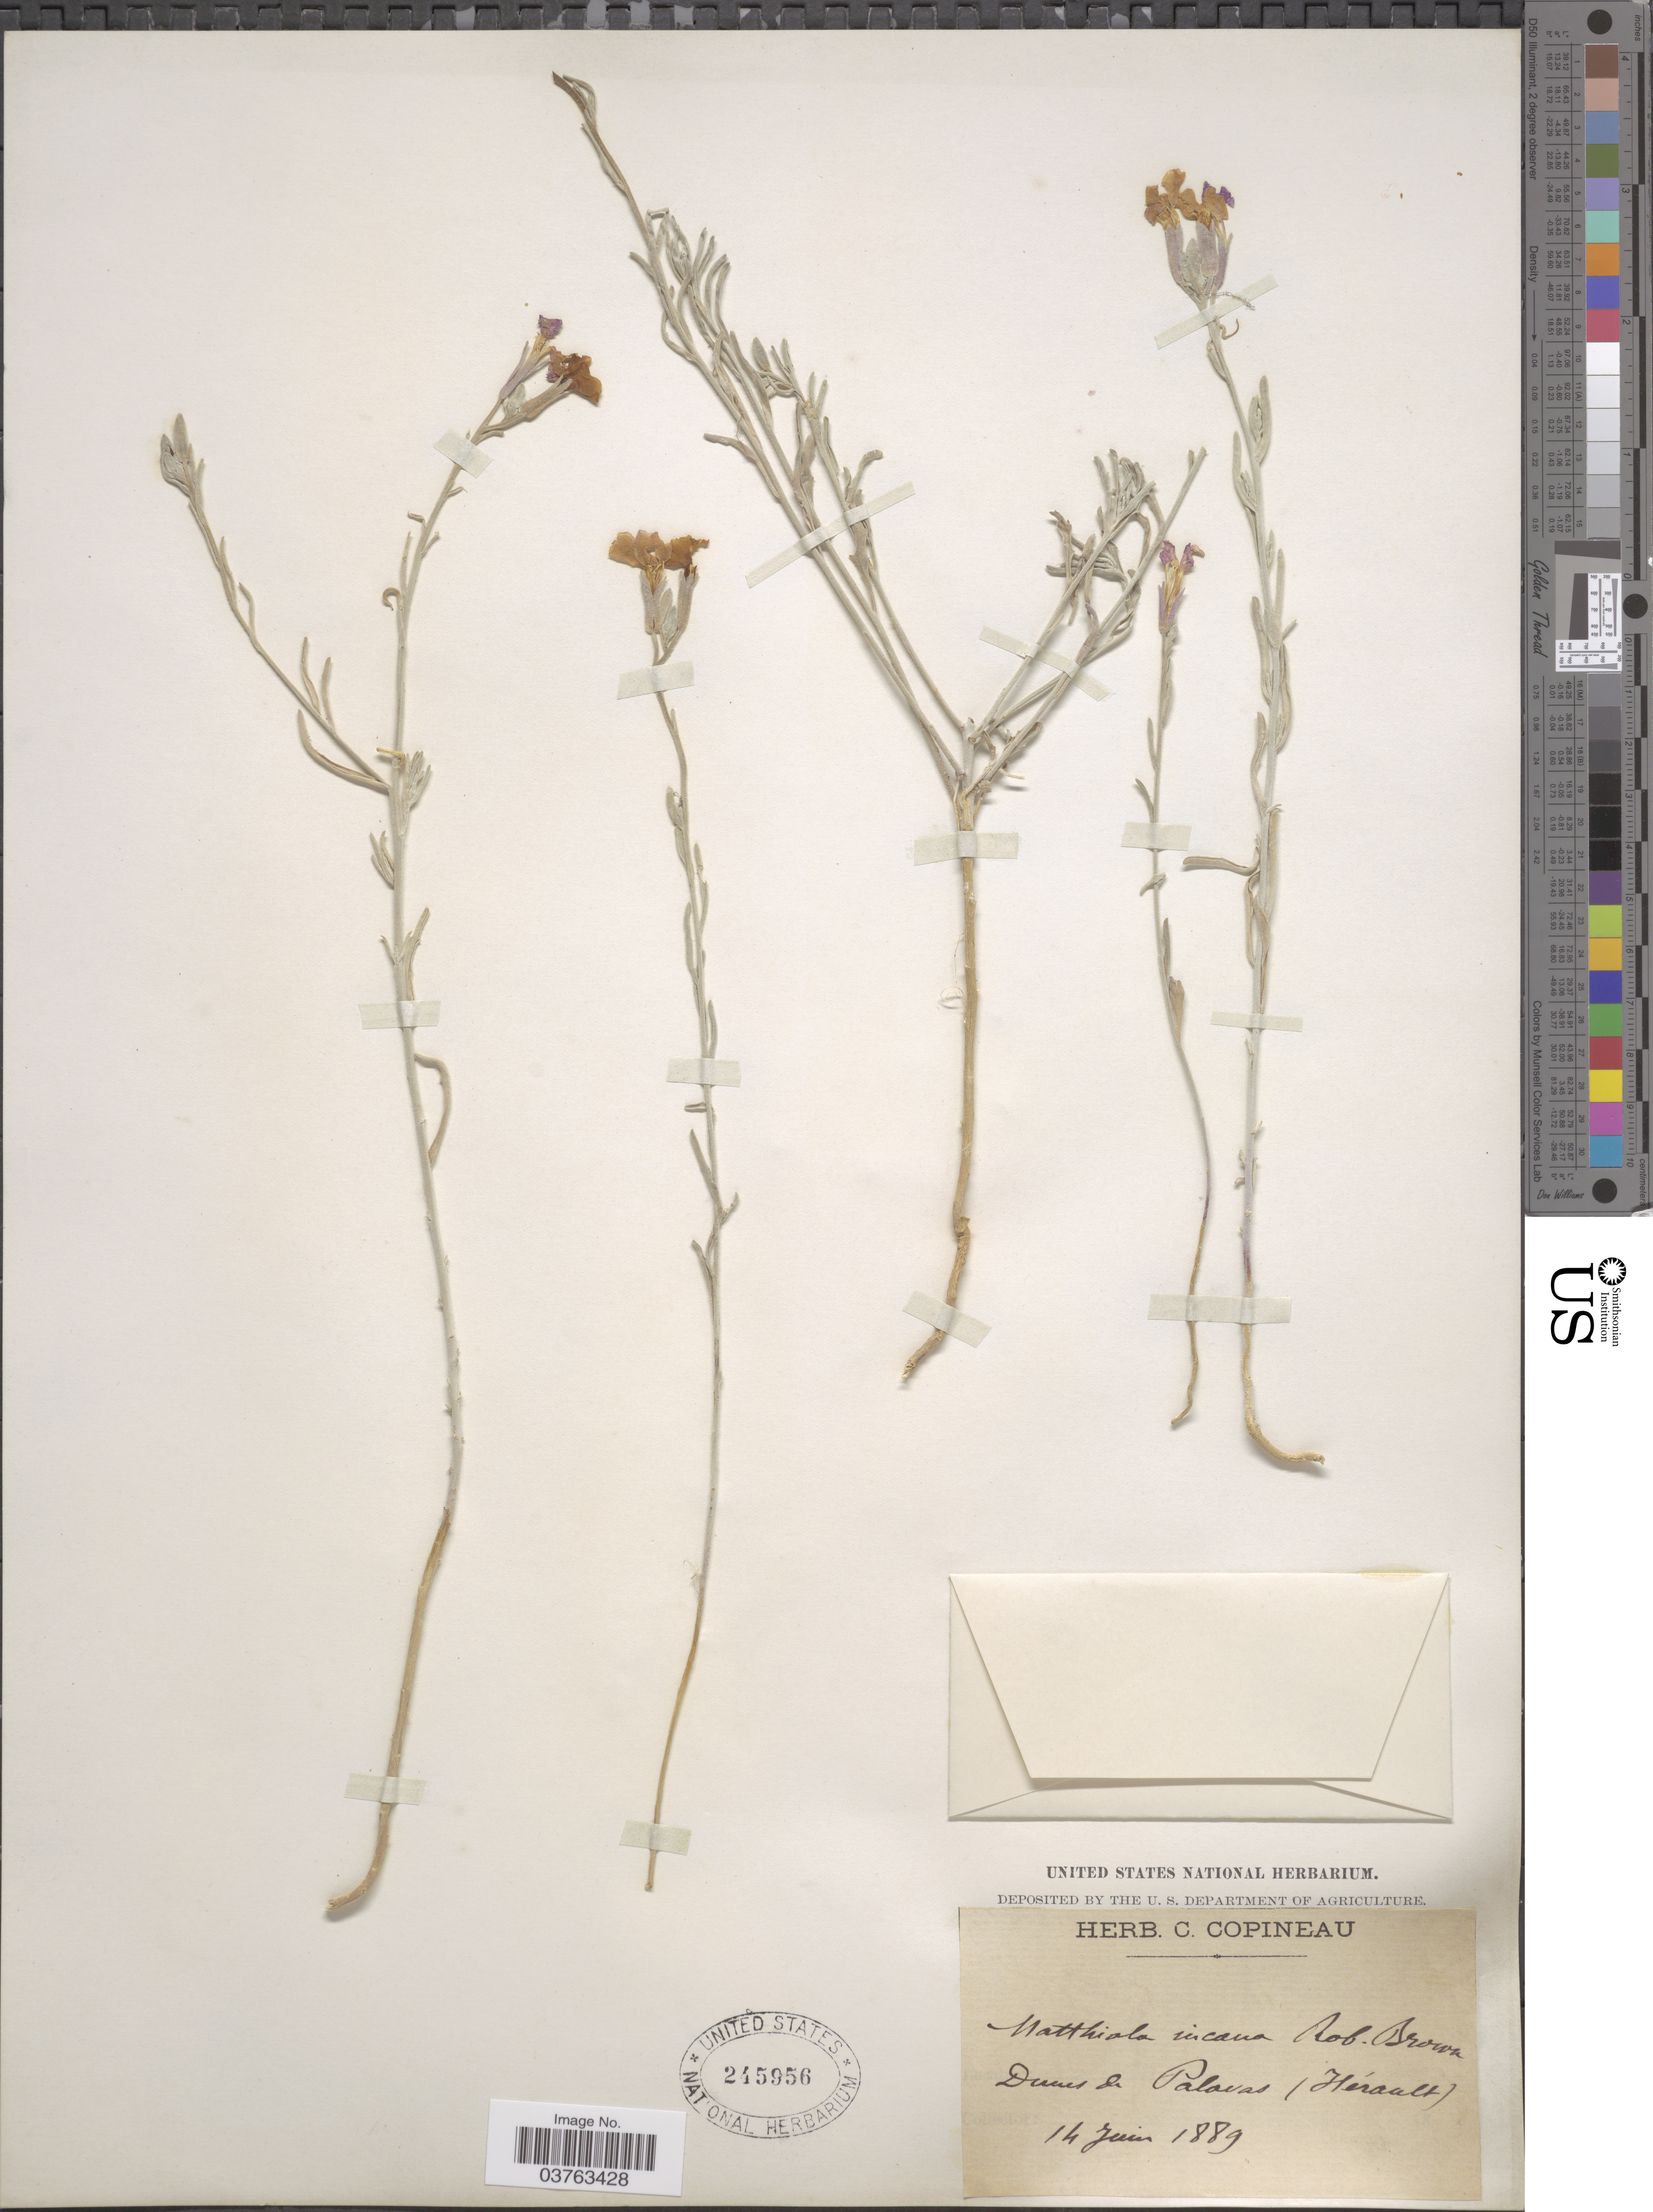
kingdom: Plantae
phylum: Tracheophyta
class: Magnoliopsida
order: Brassicales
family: Brassicaceae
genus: Matthiola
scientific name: Matthiola incana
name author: (L.) W.T. Aiton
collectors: ex herb. C. Copineau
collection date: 1889-06-14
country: France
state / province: Occitanie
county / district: Hérault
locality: Dans de Palavas (Hérault).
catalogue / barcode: US 245956